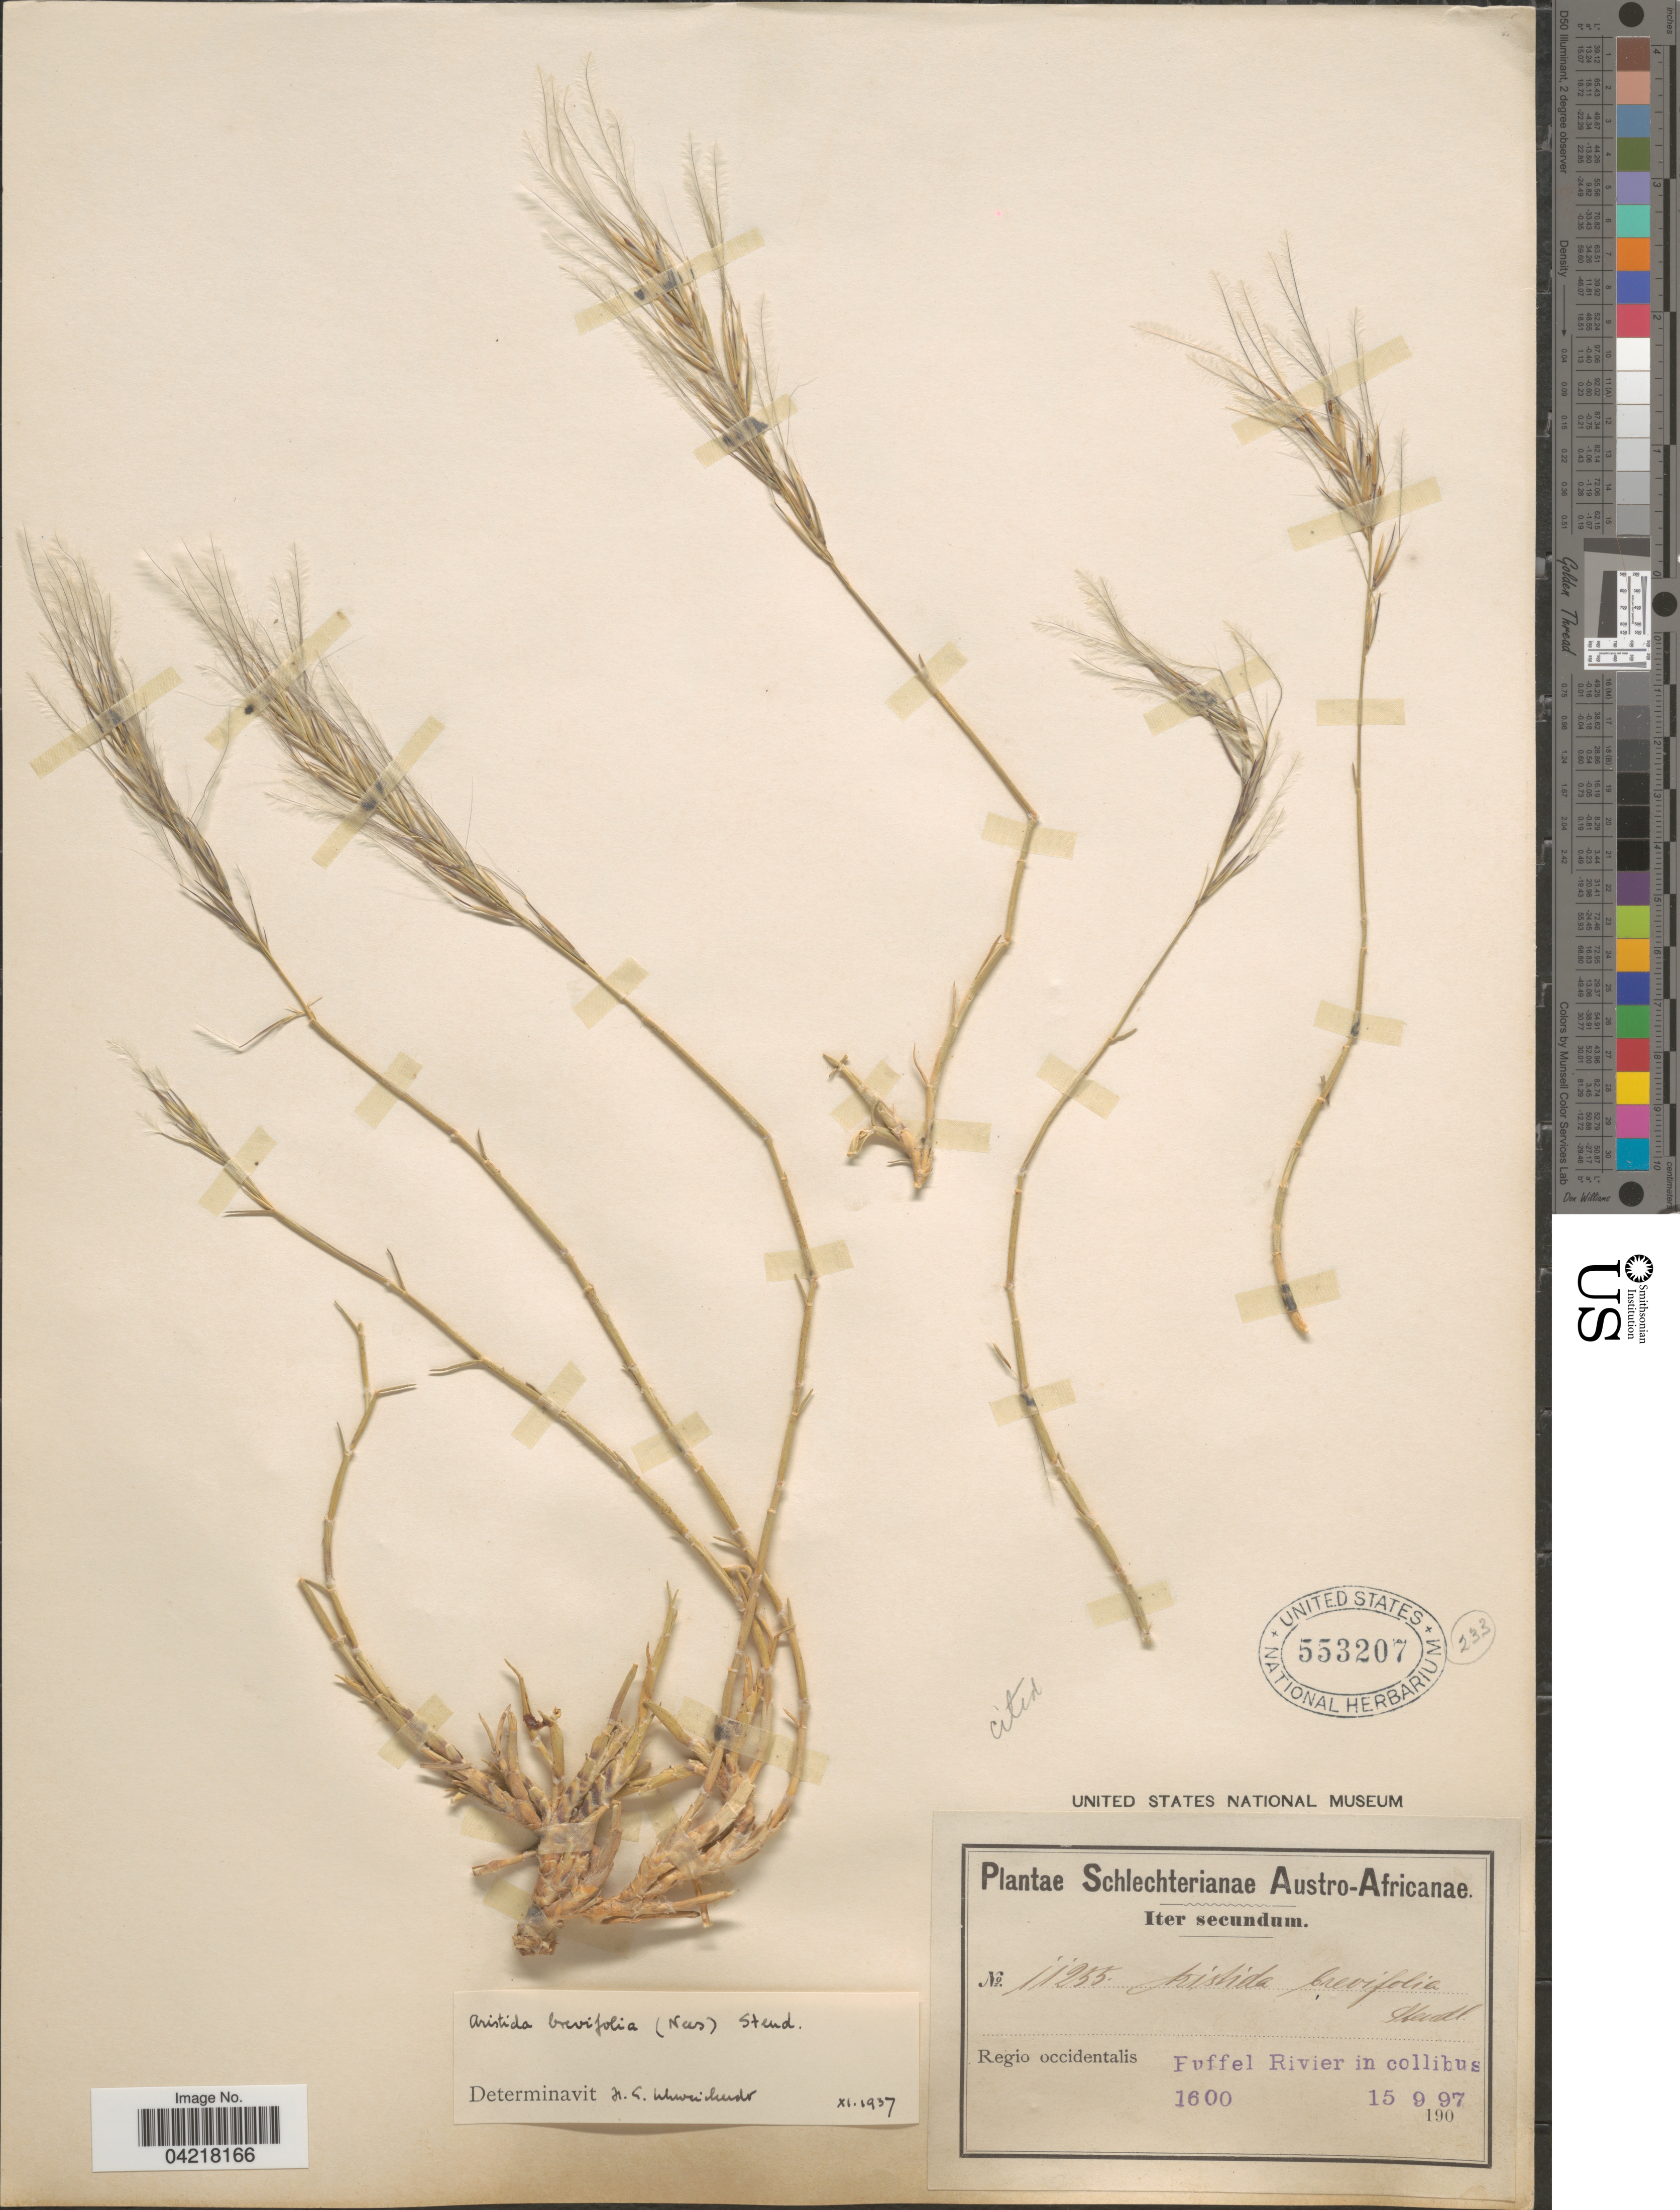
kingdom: Plantae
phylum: Tracheophyta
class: Liliopsida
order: Poales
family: Poaceae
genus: Stipagrostis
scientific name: Stipagrostis brevifolia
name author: (Nees) De Winter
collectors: Schlechter, --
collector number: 11255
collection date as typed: Transcribed d/m/y: 15/9/97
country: South Africa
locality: Austro-Africanae. Iter secundum. Regio occidentalis. Fuffel Rivier in collibus.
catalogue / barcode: US 553207